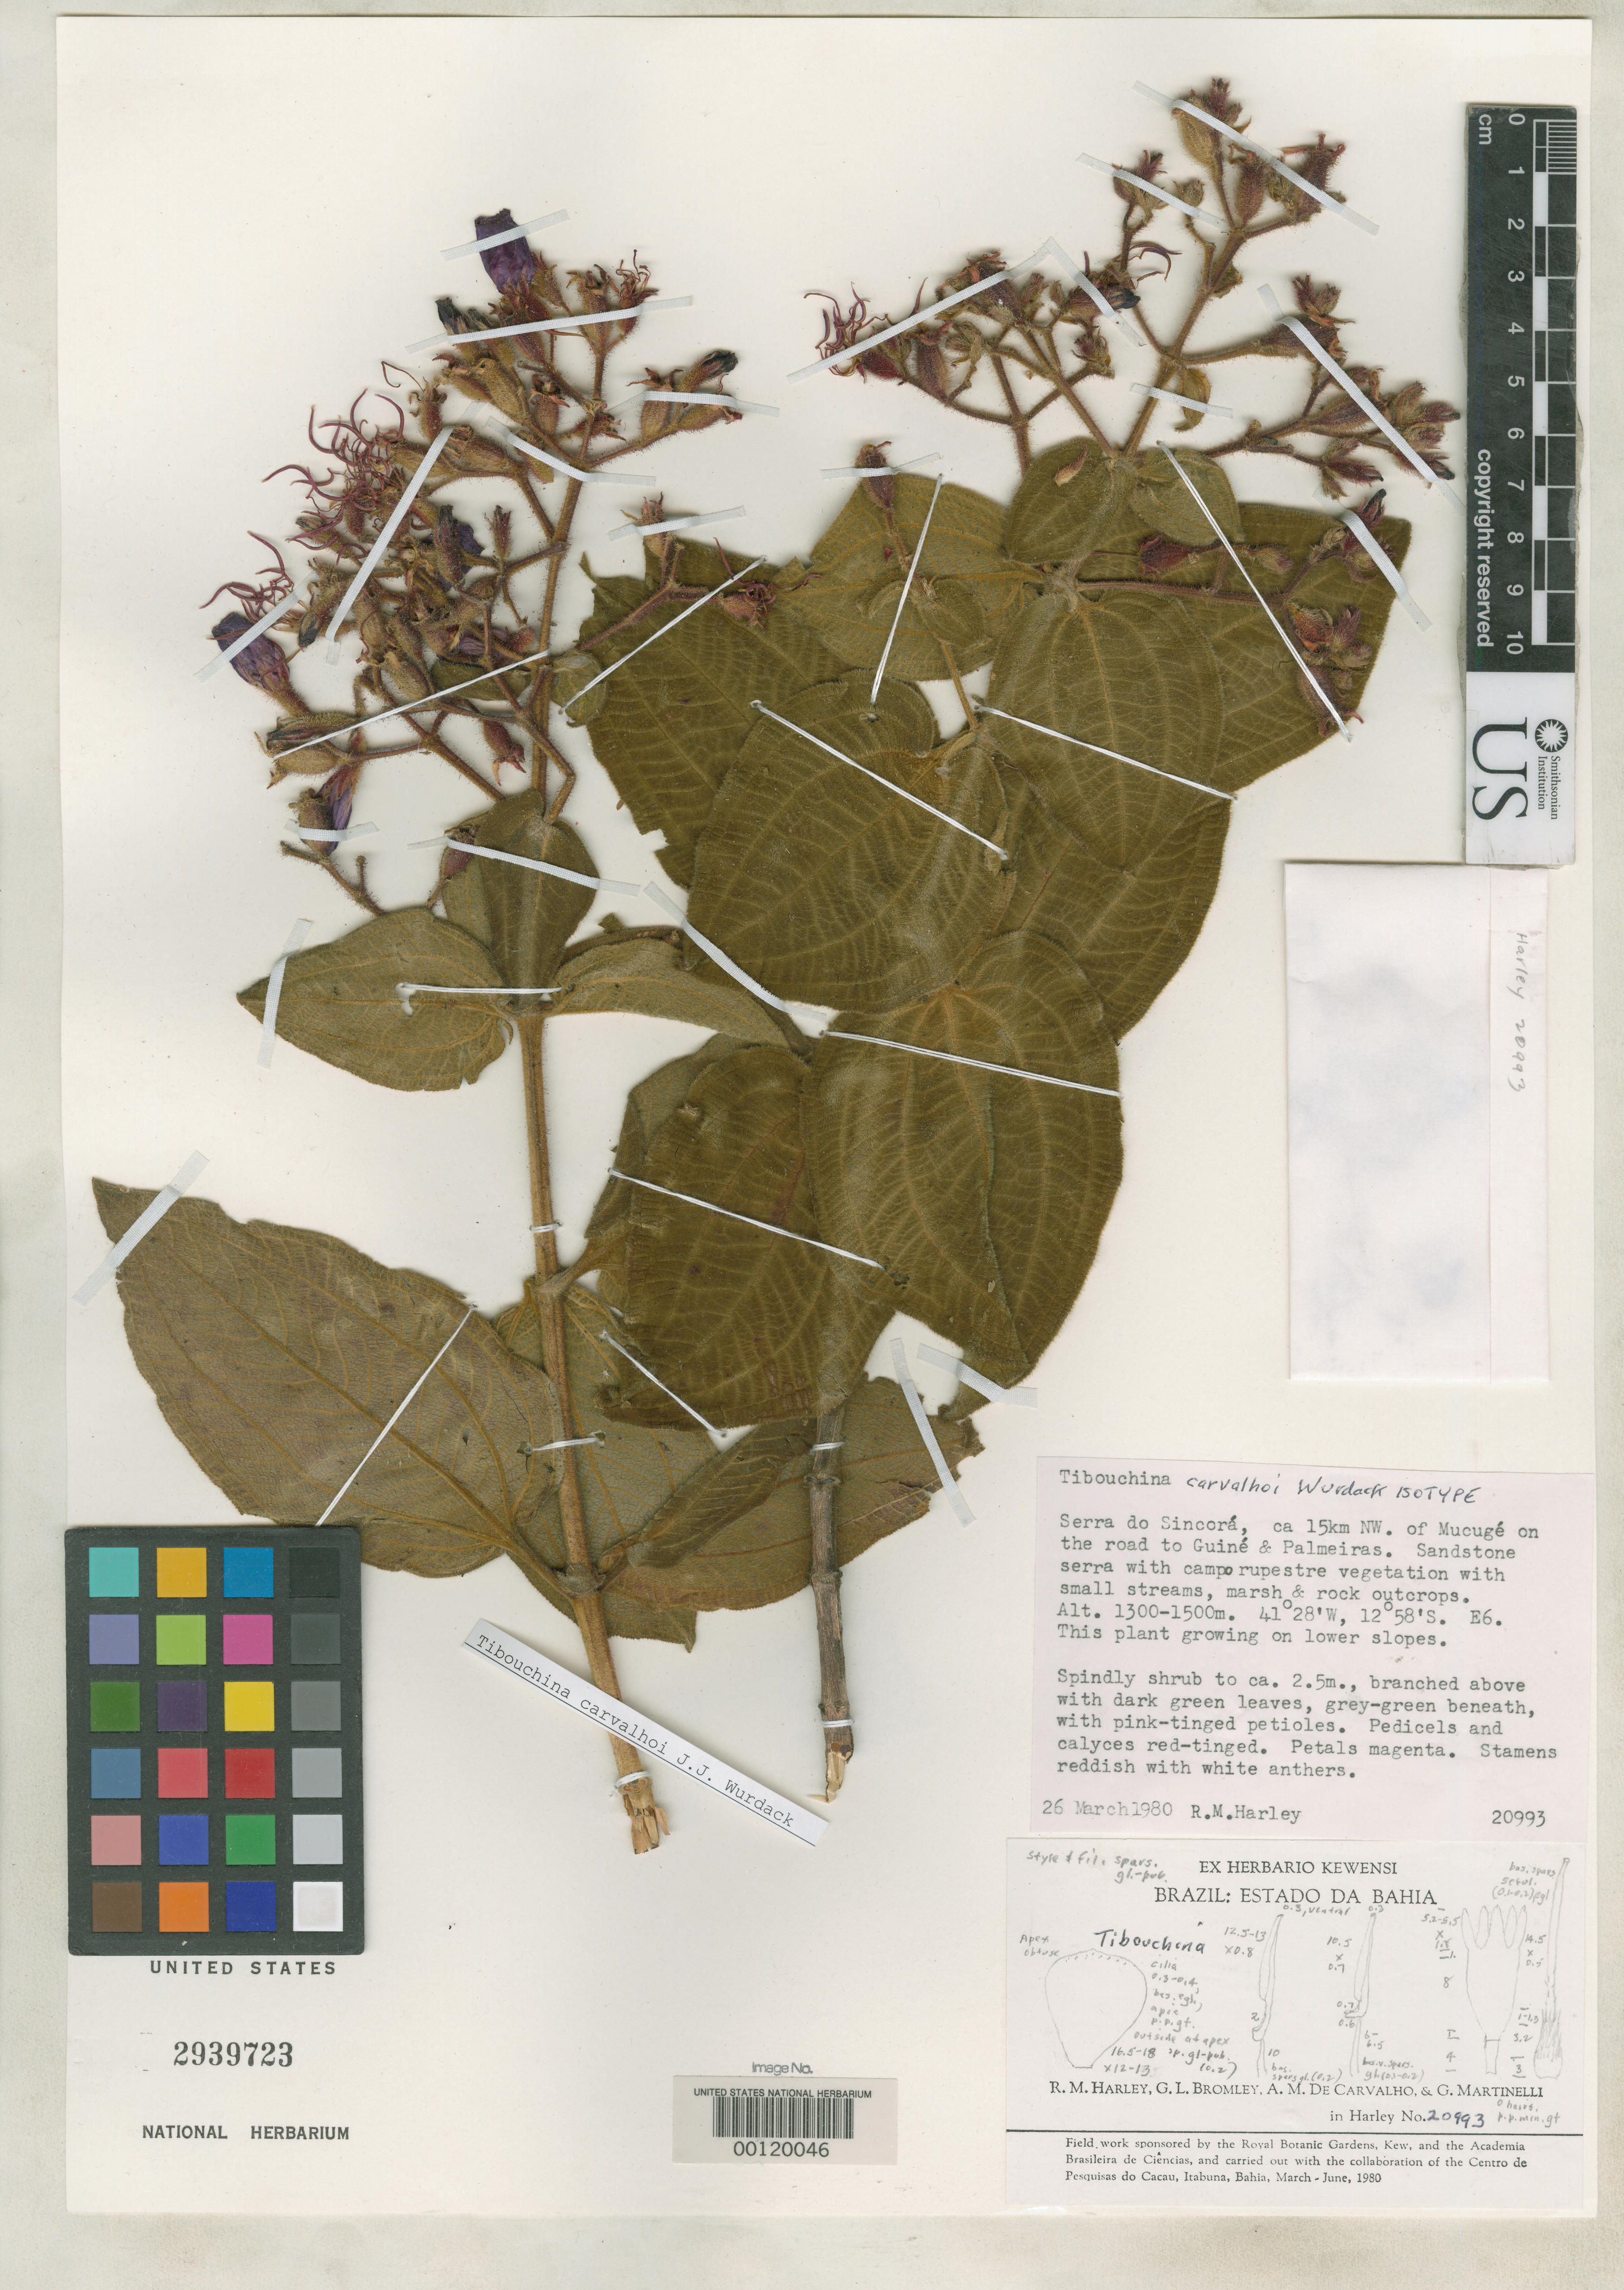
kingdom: Plantae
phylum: Tracheophyta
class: Magnoliopsida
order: Myrtales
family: Melastomataceae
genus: Tibouchina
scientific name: Tibouchina carvalhoi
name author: Wurdack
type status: Isotype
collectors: R. M. Harley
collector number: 20993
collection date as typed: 26 Mar 1980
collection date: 1980-03-26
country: Brazil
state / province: Bahia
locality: North of Esplanda city on road to Jaquera.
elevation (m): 1300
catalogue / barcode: US 2939723